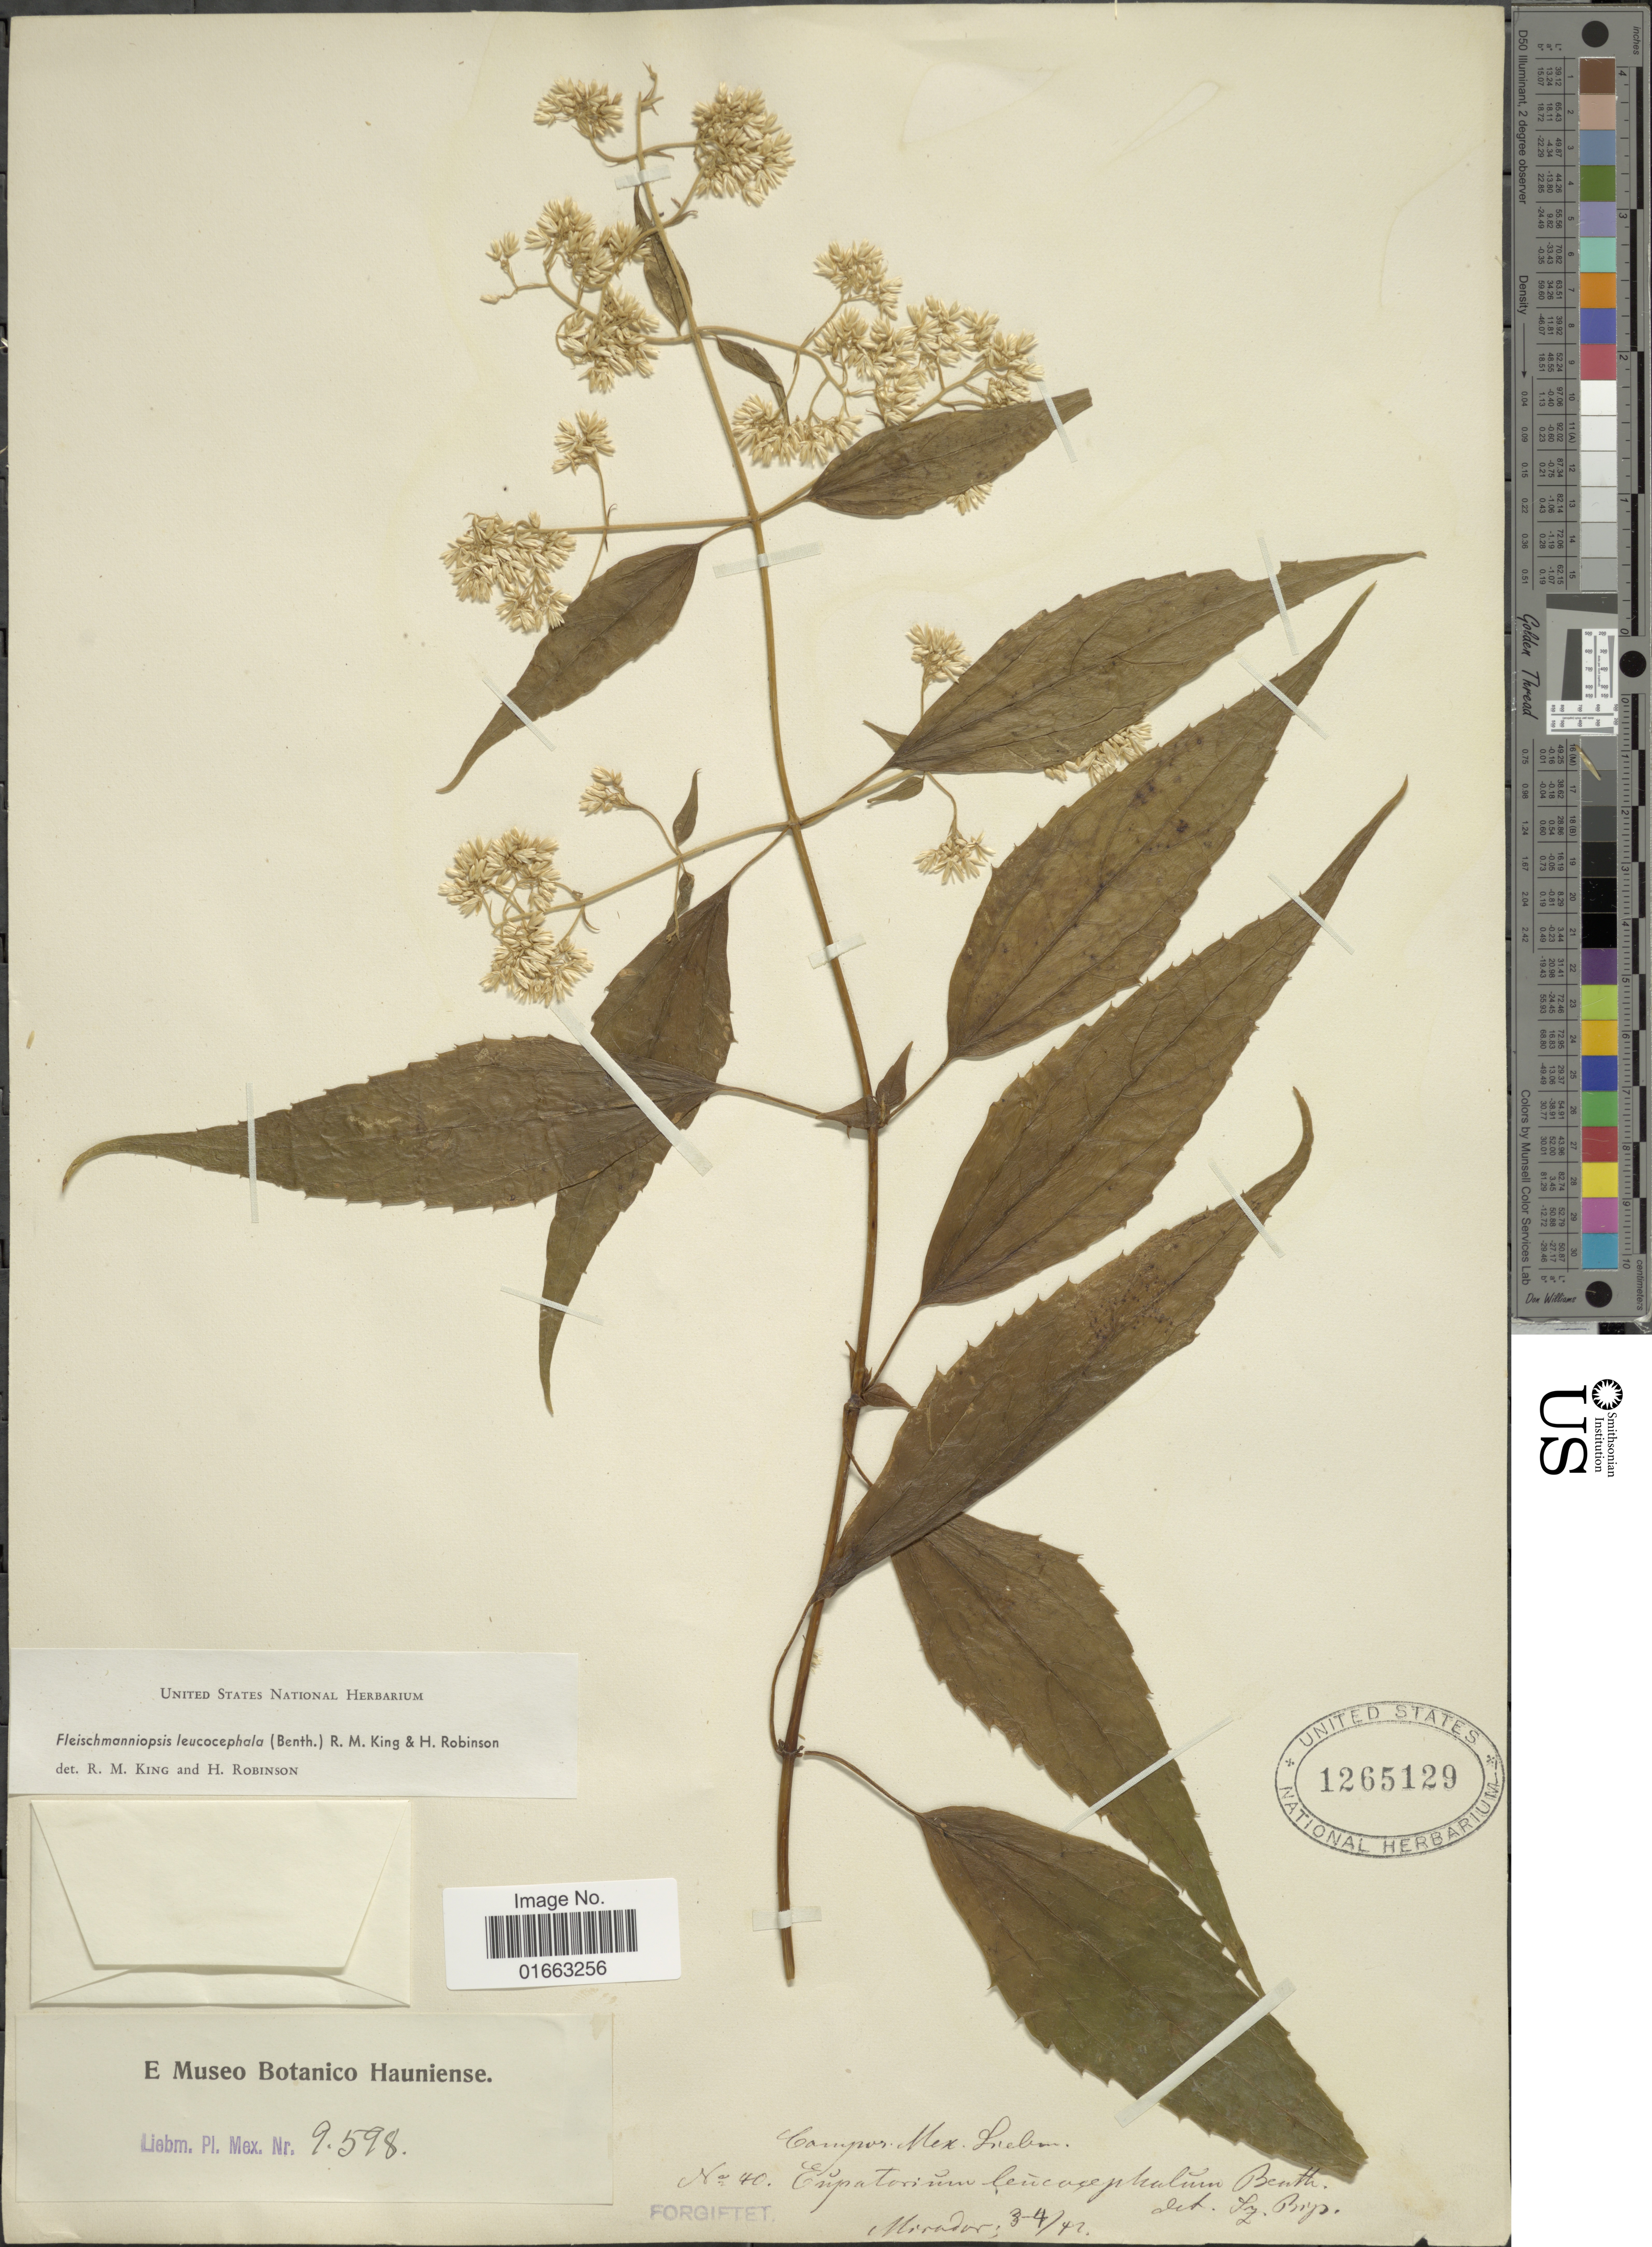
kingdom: Plantae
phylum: Tracheophyta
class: Magnoliopsida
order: Asterales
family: Asteraceae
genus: Fleischmanniopsis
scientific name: Fleischmanniopsis leucocephala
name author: (Benth.) R.M. King & H. Rob.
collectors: Liebmann, --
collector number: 9598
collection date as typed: Transcribed d/m/y: /3/42 to /4/42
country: Mexico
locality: Campos, Mirador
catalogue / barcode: US 1265129